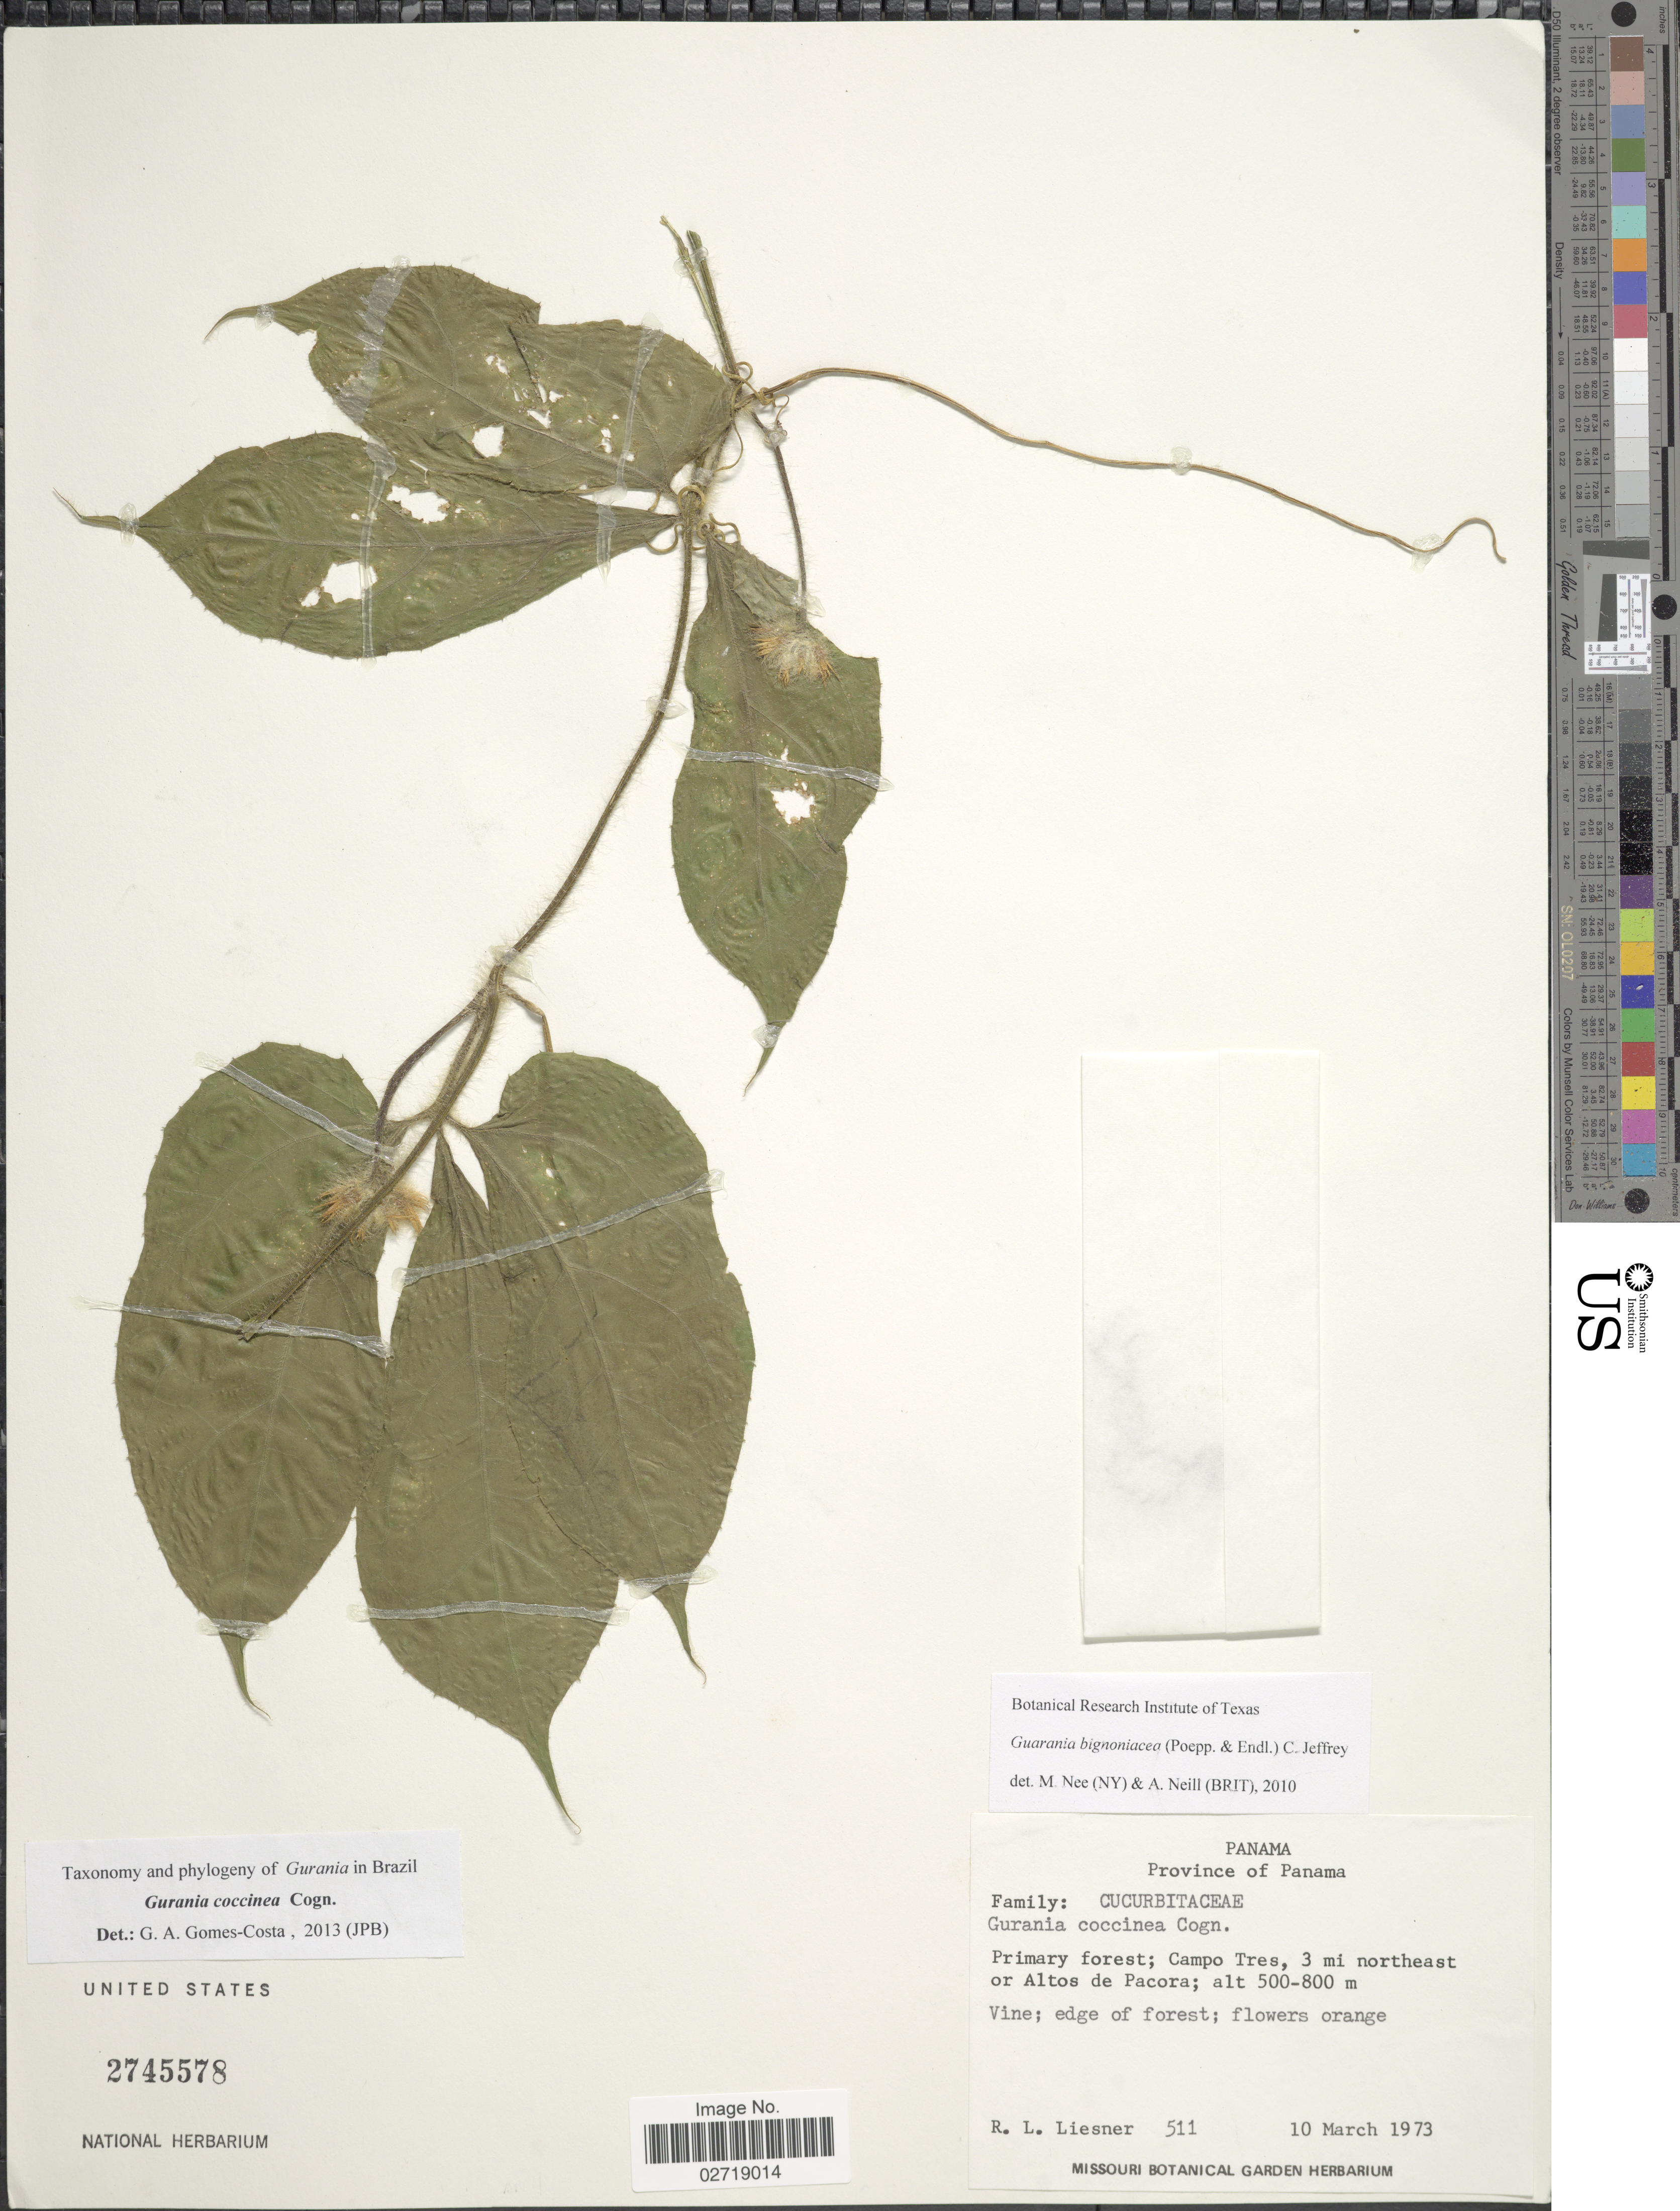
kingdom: Plantae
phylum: Tracheophyta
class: Magnoliopsida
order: Cucurbitales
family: Cucurbitaceae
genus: Gurania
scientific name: Gurania coccinea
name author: Cogn.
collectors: R. L. Liesner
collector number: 511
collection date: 1973-03-10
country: Panama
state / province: Panamá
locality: Campo Tres, 3 mi northeast or Altos de Pacora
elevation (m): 500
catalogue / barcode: US 2745578